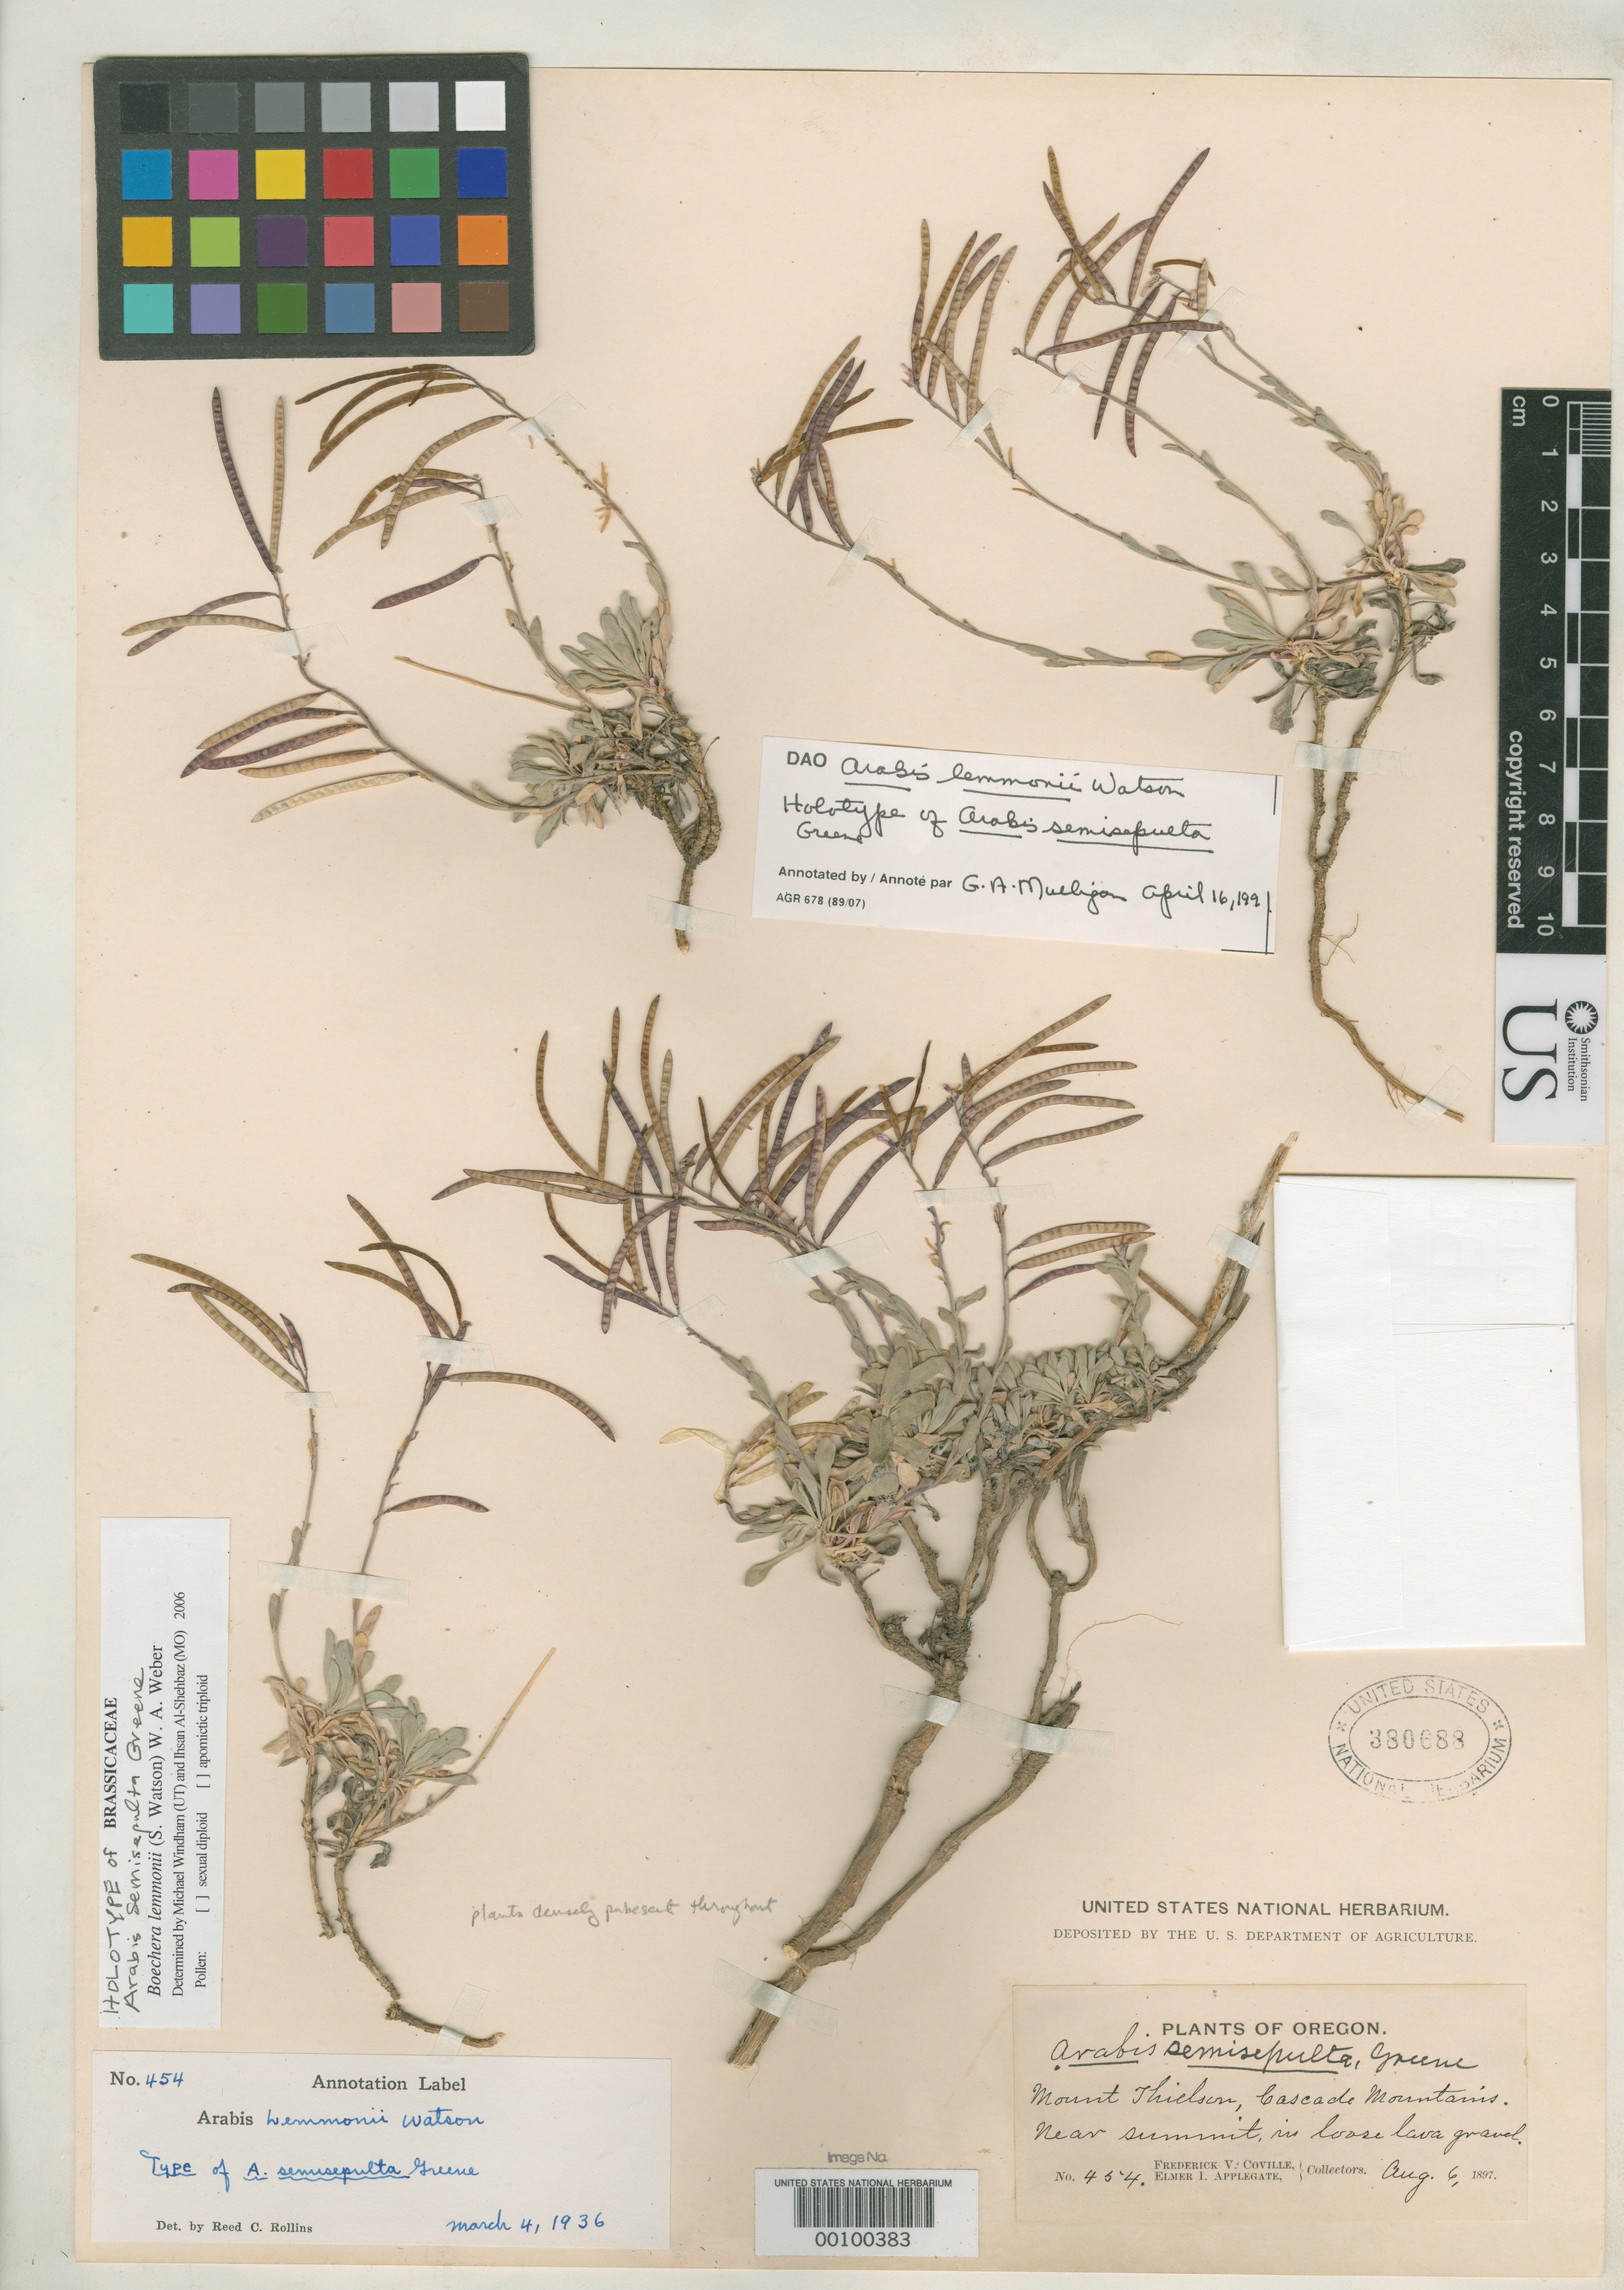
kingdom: Plantae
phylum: Tracheophyta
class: Magnoliopsida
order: Brassicales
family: Brassicaceae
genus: Arabis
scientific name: Arabis semisepulta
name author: Greene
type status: Holotype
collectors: F. V. Coville & E. I. Applegate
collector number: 454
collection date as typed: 06 Aug 1897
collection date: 1897-08-06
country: United States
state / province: Oregon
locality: Cascade Range; Mt. Thielson.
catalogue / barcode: US 380688